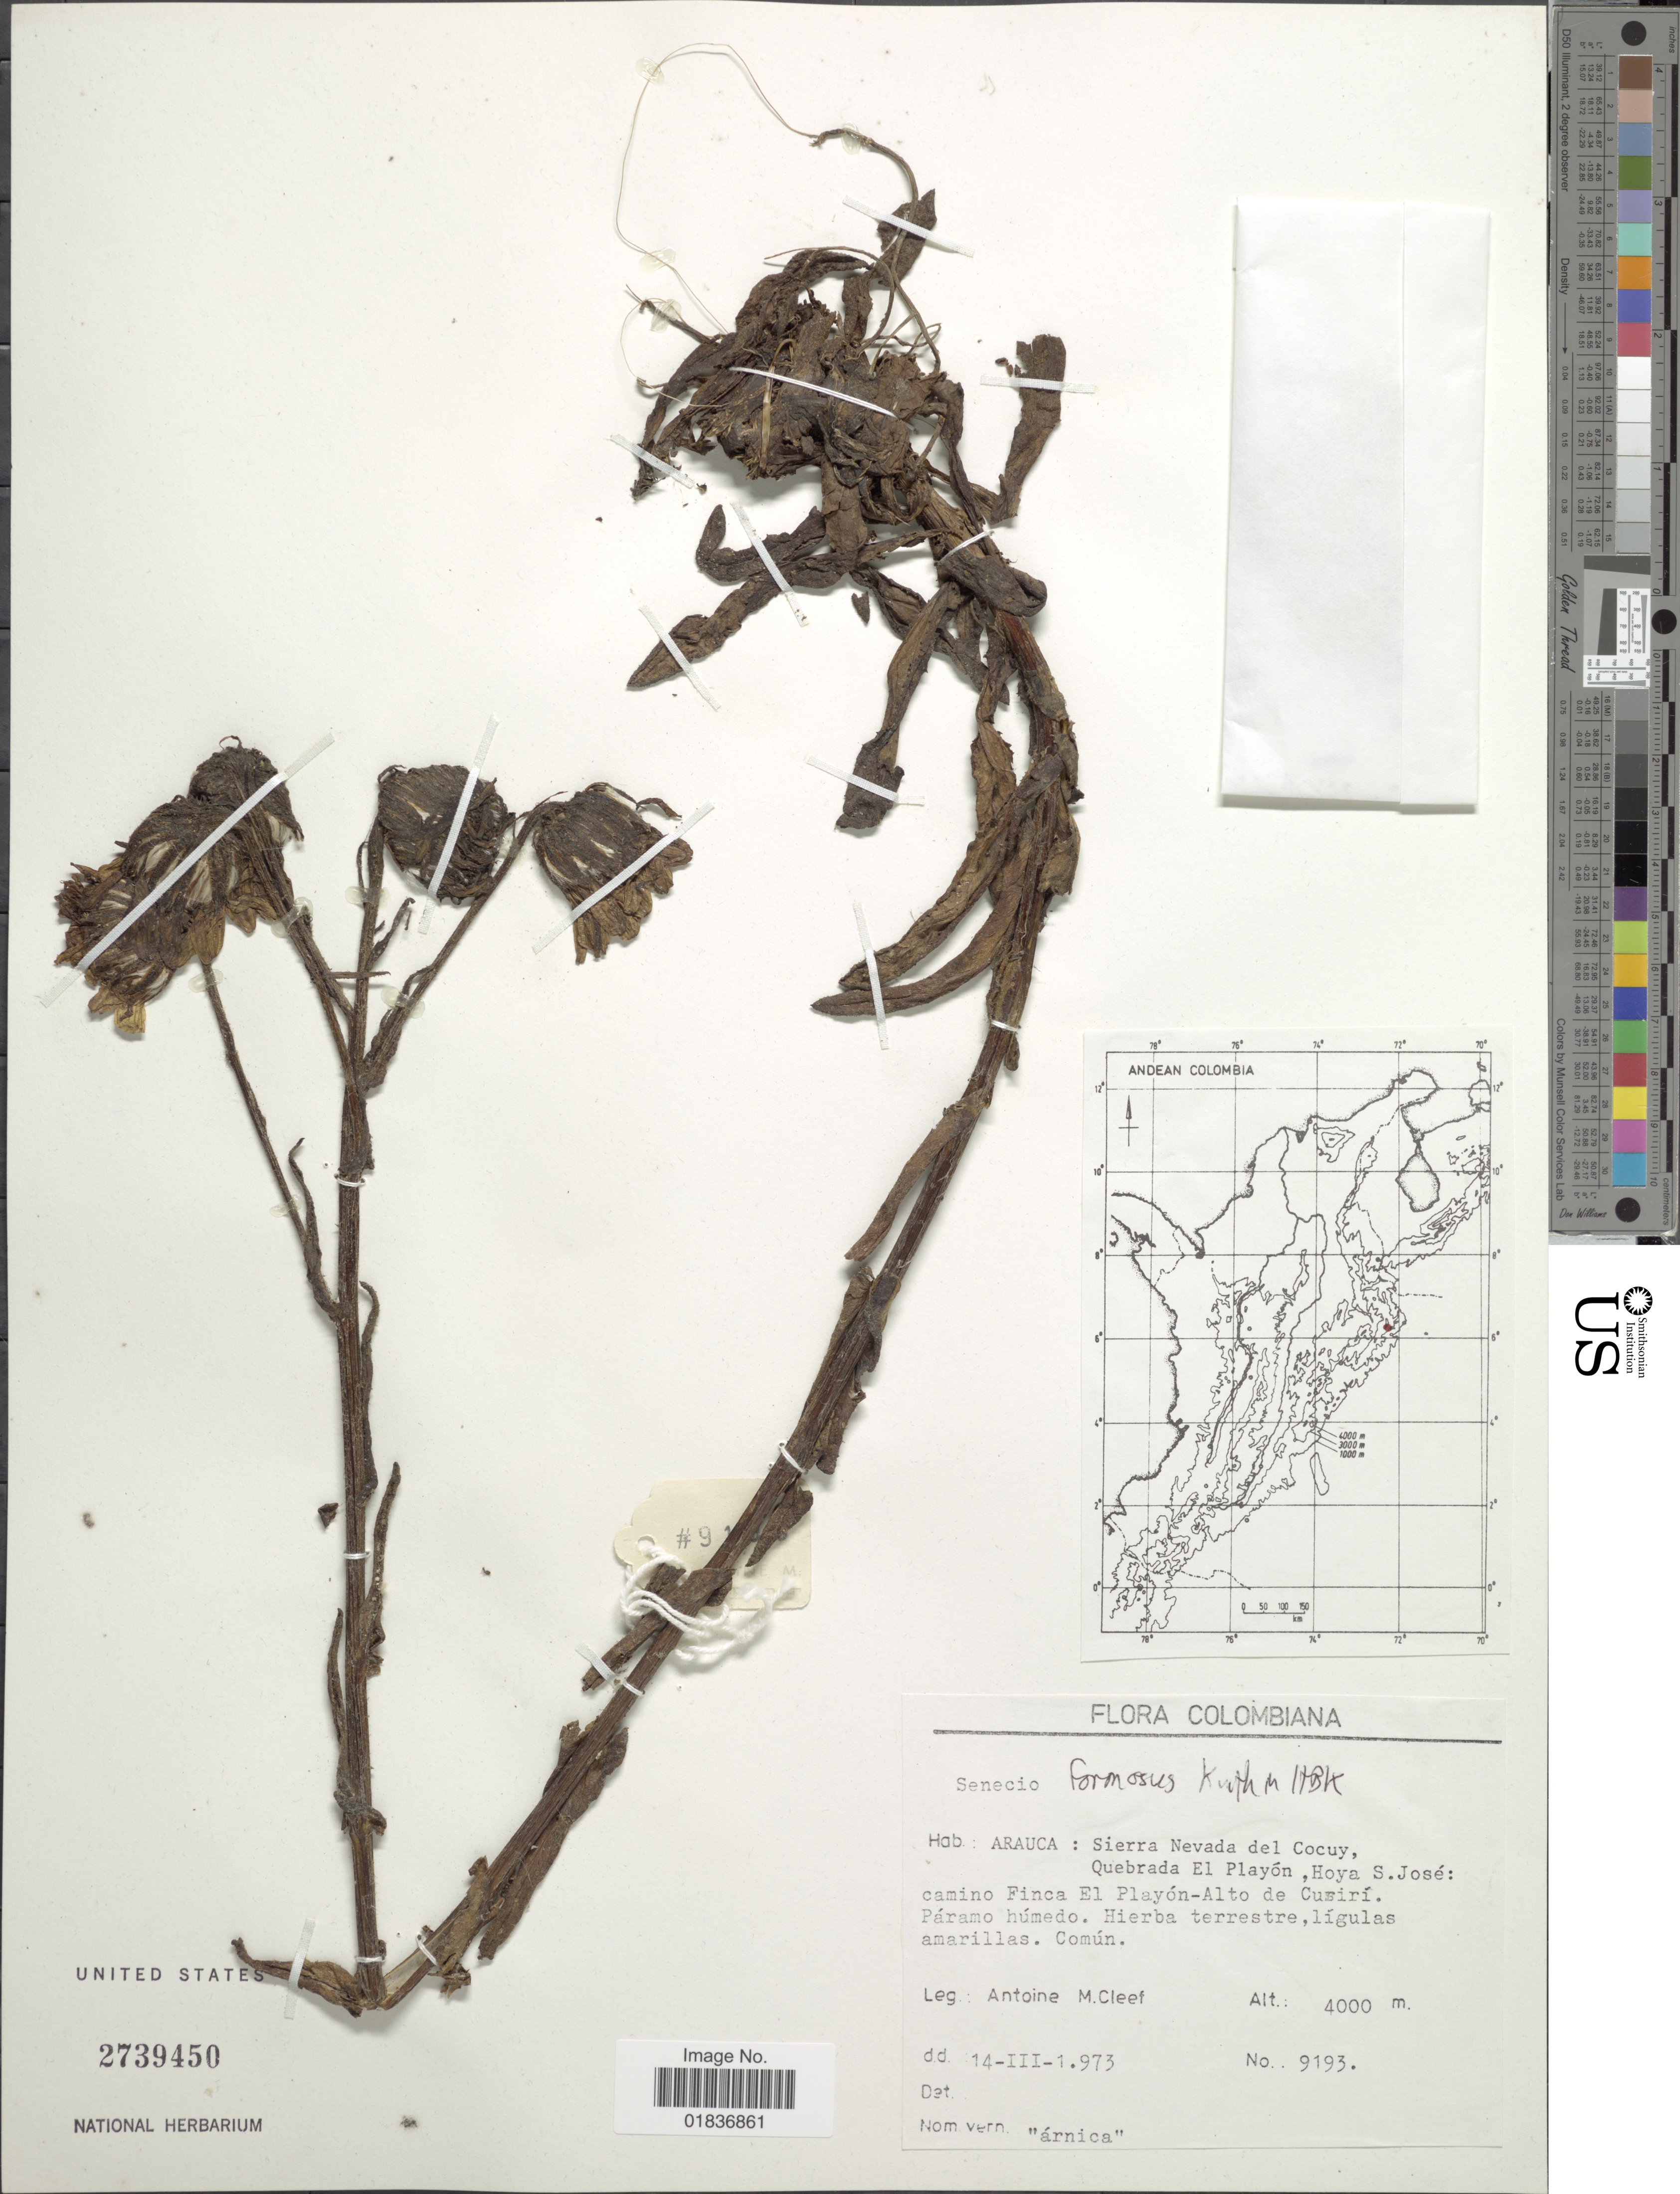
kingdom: Plantae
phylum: Tracheophyta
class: Magnoliopsida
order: Asterales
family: Asteraceae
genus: Senecio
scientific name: Senecio wedglacialis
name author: Cuatrec.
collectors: A. M. Cleef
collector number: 9193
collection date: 1973-03-14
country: Colombia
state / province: Arauca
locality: Sierra Nevada del Cocuy, Quebrada El Playon, hoya S. JoseL camino Finca El Playon-Alto de Cumiri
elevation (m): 4000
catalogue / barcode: US 2739450